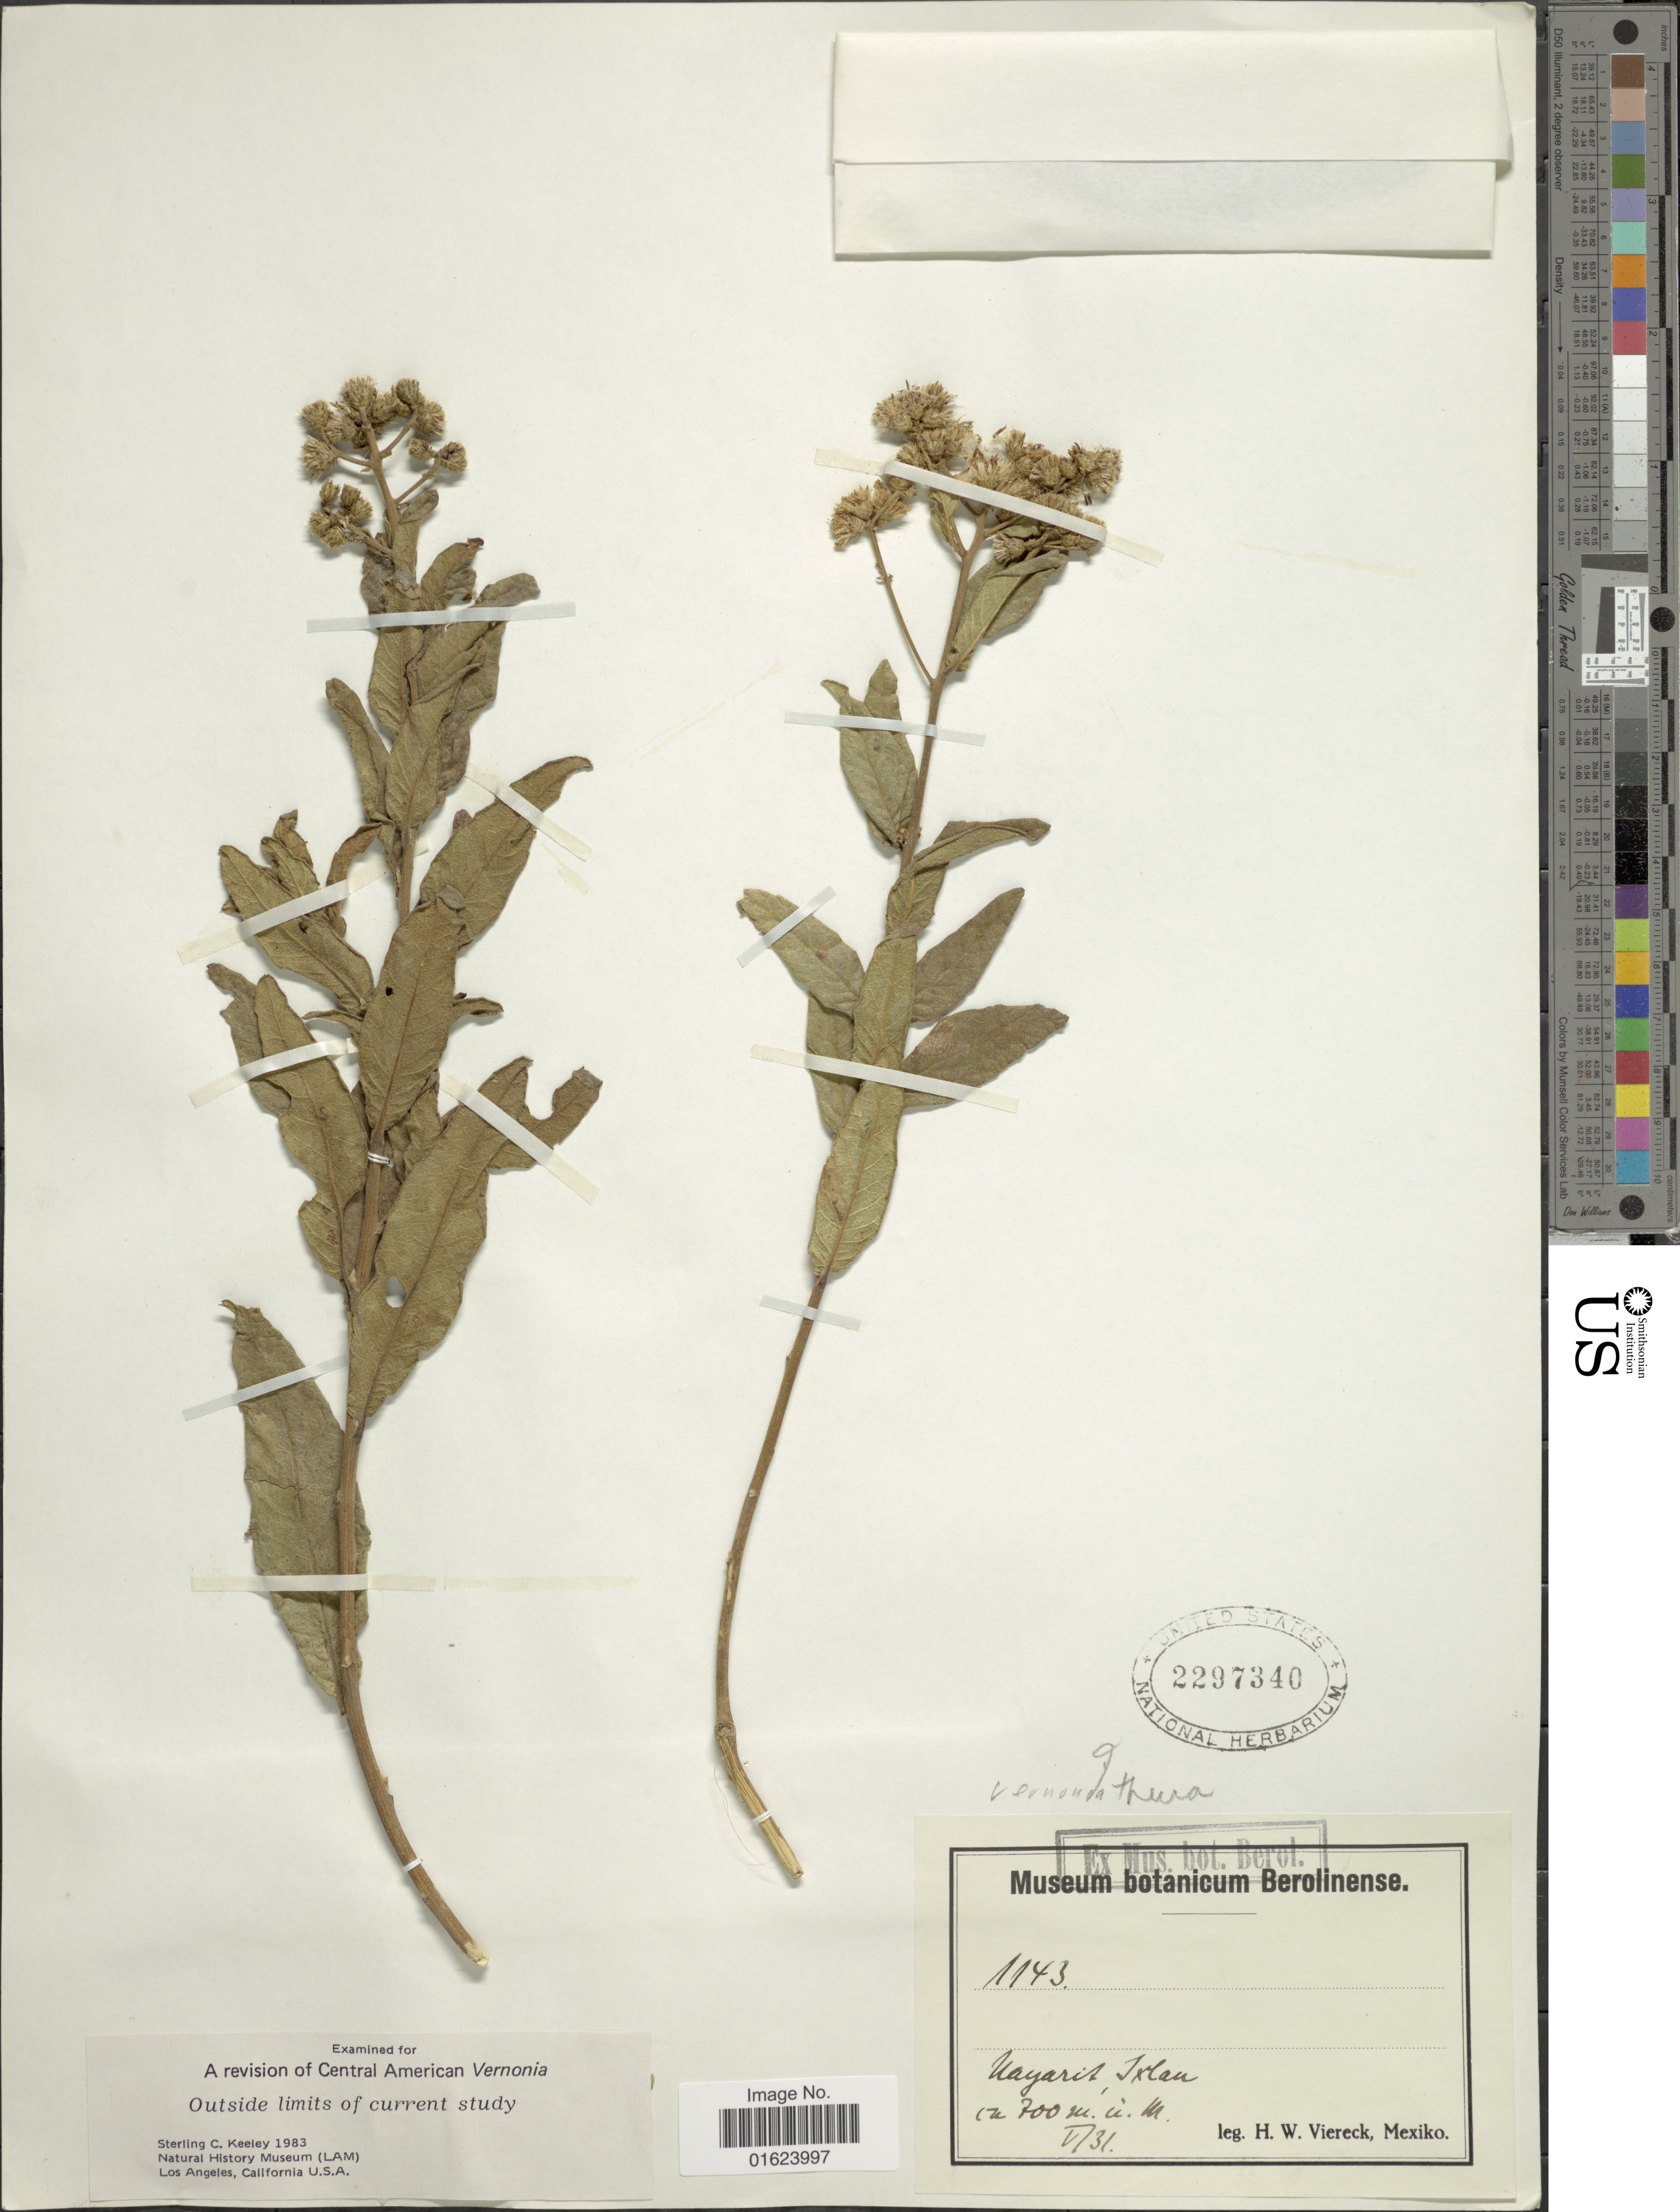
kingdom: Plantae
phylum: Tracheophyta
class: Magnoliopsida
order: Asterales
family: Asteraceae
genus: Vernonanthura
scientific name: Vernonanthura sp.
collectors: H. W. Viereck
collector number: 1143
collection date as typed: Transcribed d/m/y: /5/31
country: Mexico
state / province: Nayarit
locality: Nayarit, Ixlan.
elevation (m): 700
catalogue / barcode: US 2297340